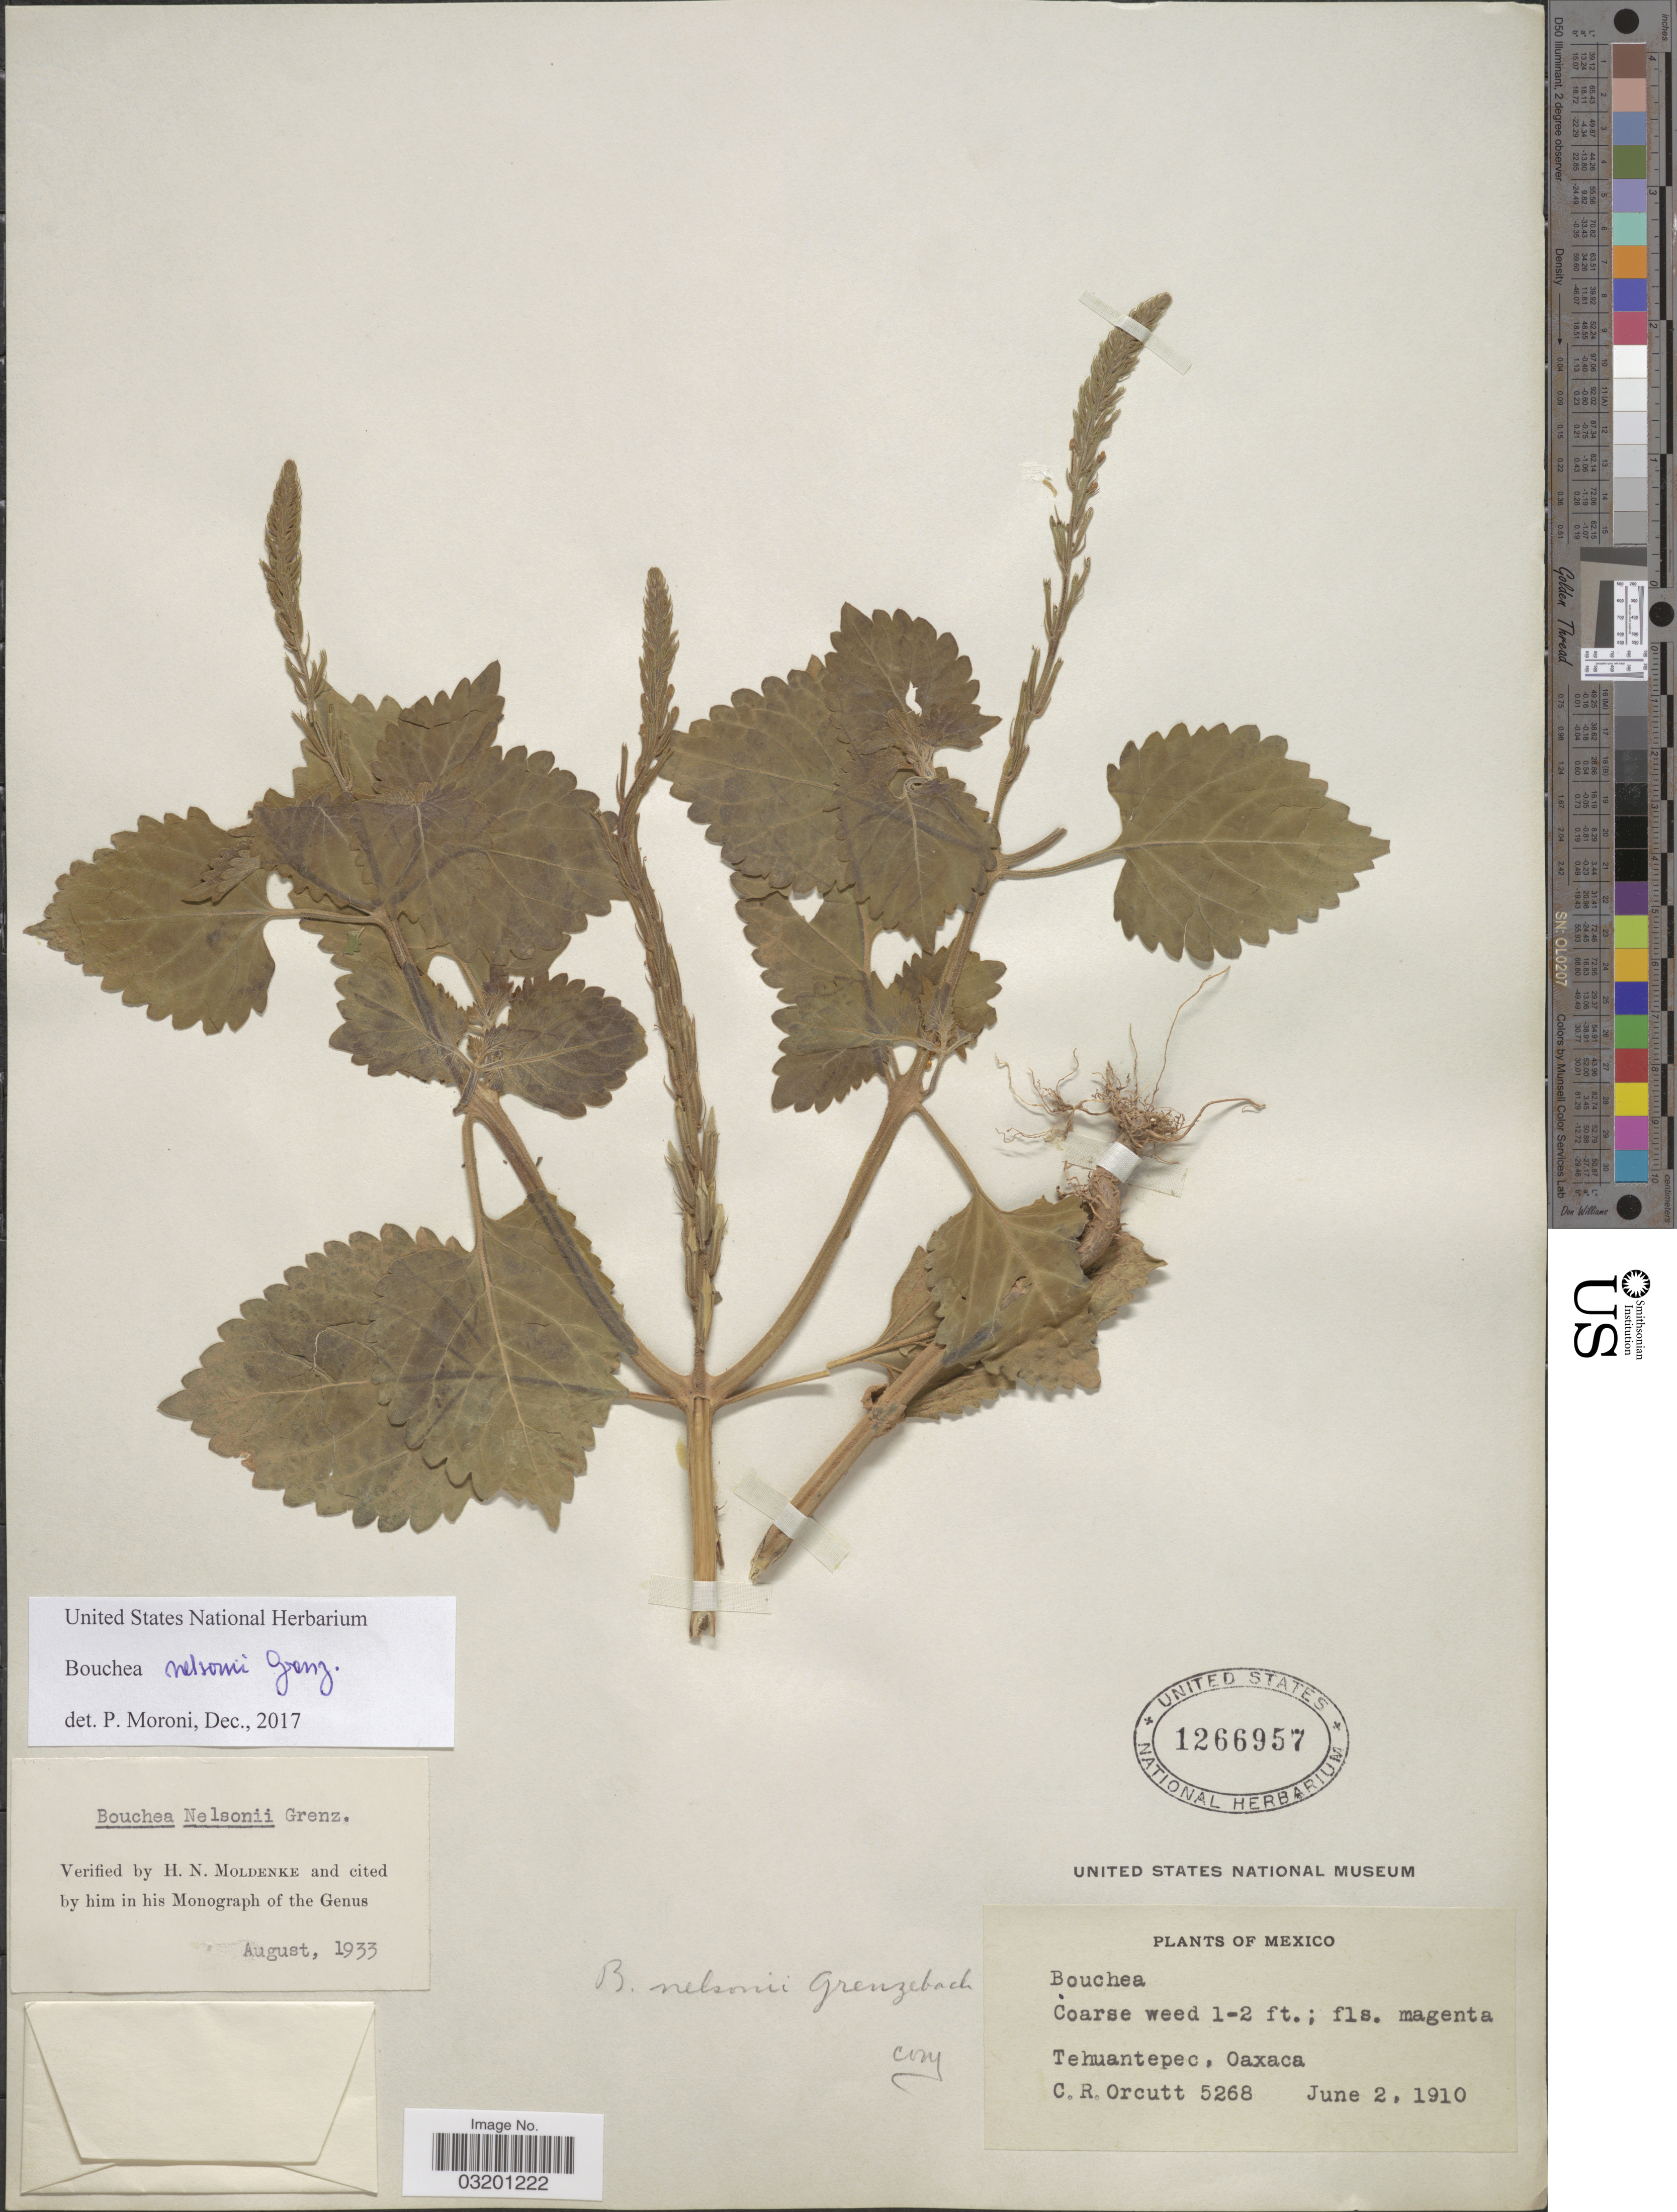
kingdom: Plantae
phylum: Tracheophyta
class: Magnoliopsida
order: Lamiales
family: Verbenaceae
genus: Bouchea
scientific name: Bouchea nelsonii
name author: Grenzeb.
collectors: C. R. Orcutt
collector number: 5268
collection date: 1910-06-02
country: Mexico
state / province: Oaxaca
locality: Tehuantepec.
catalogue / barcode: US 1266957